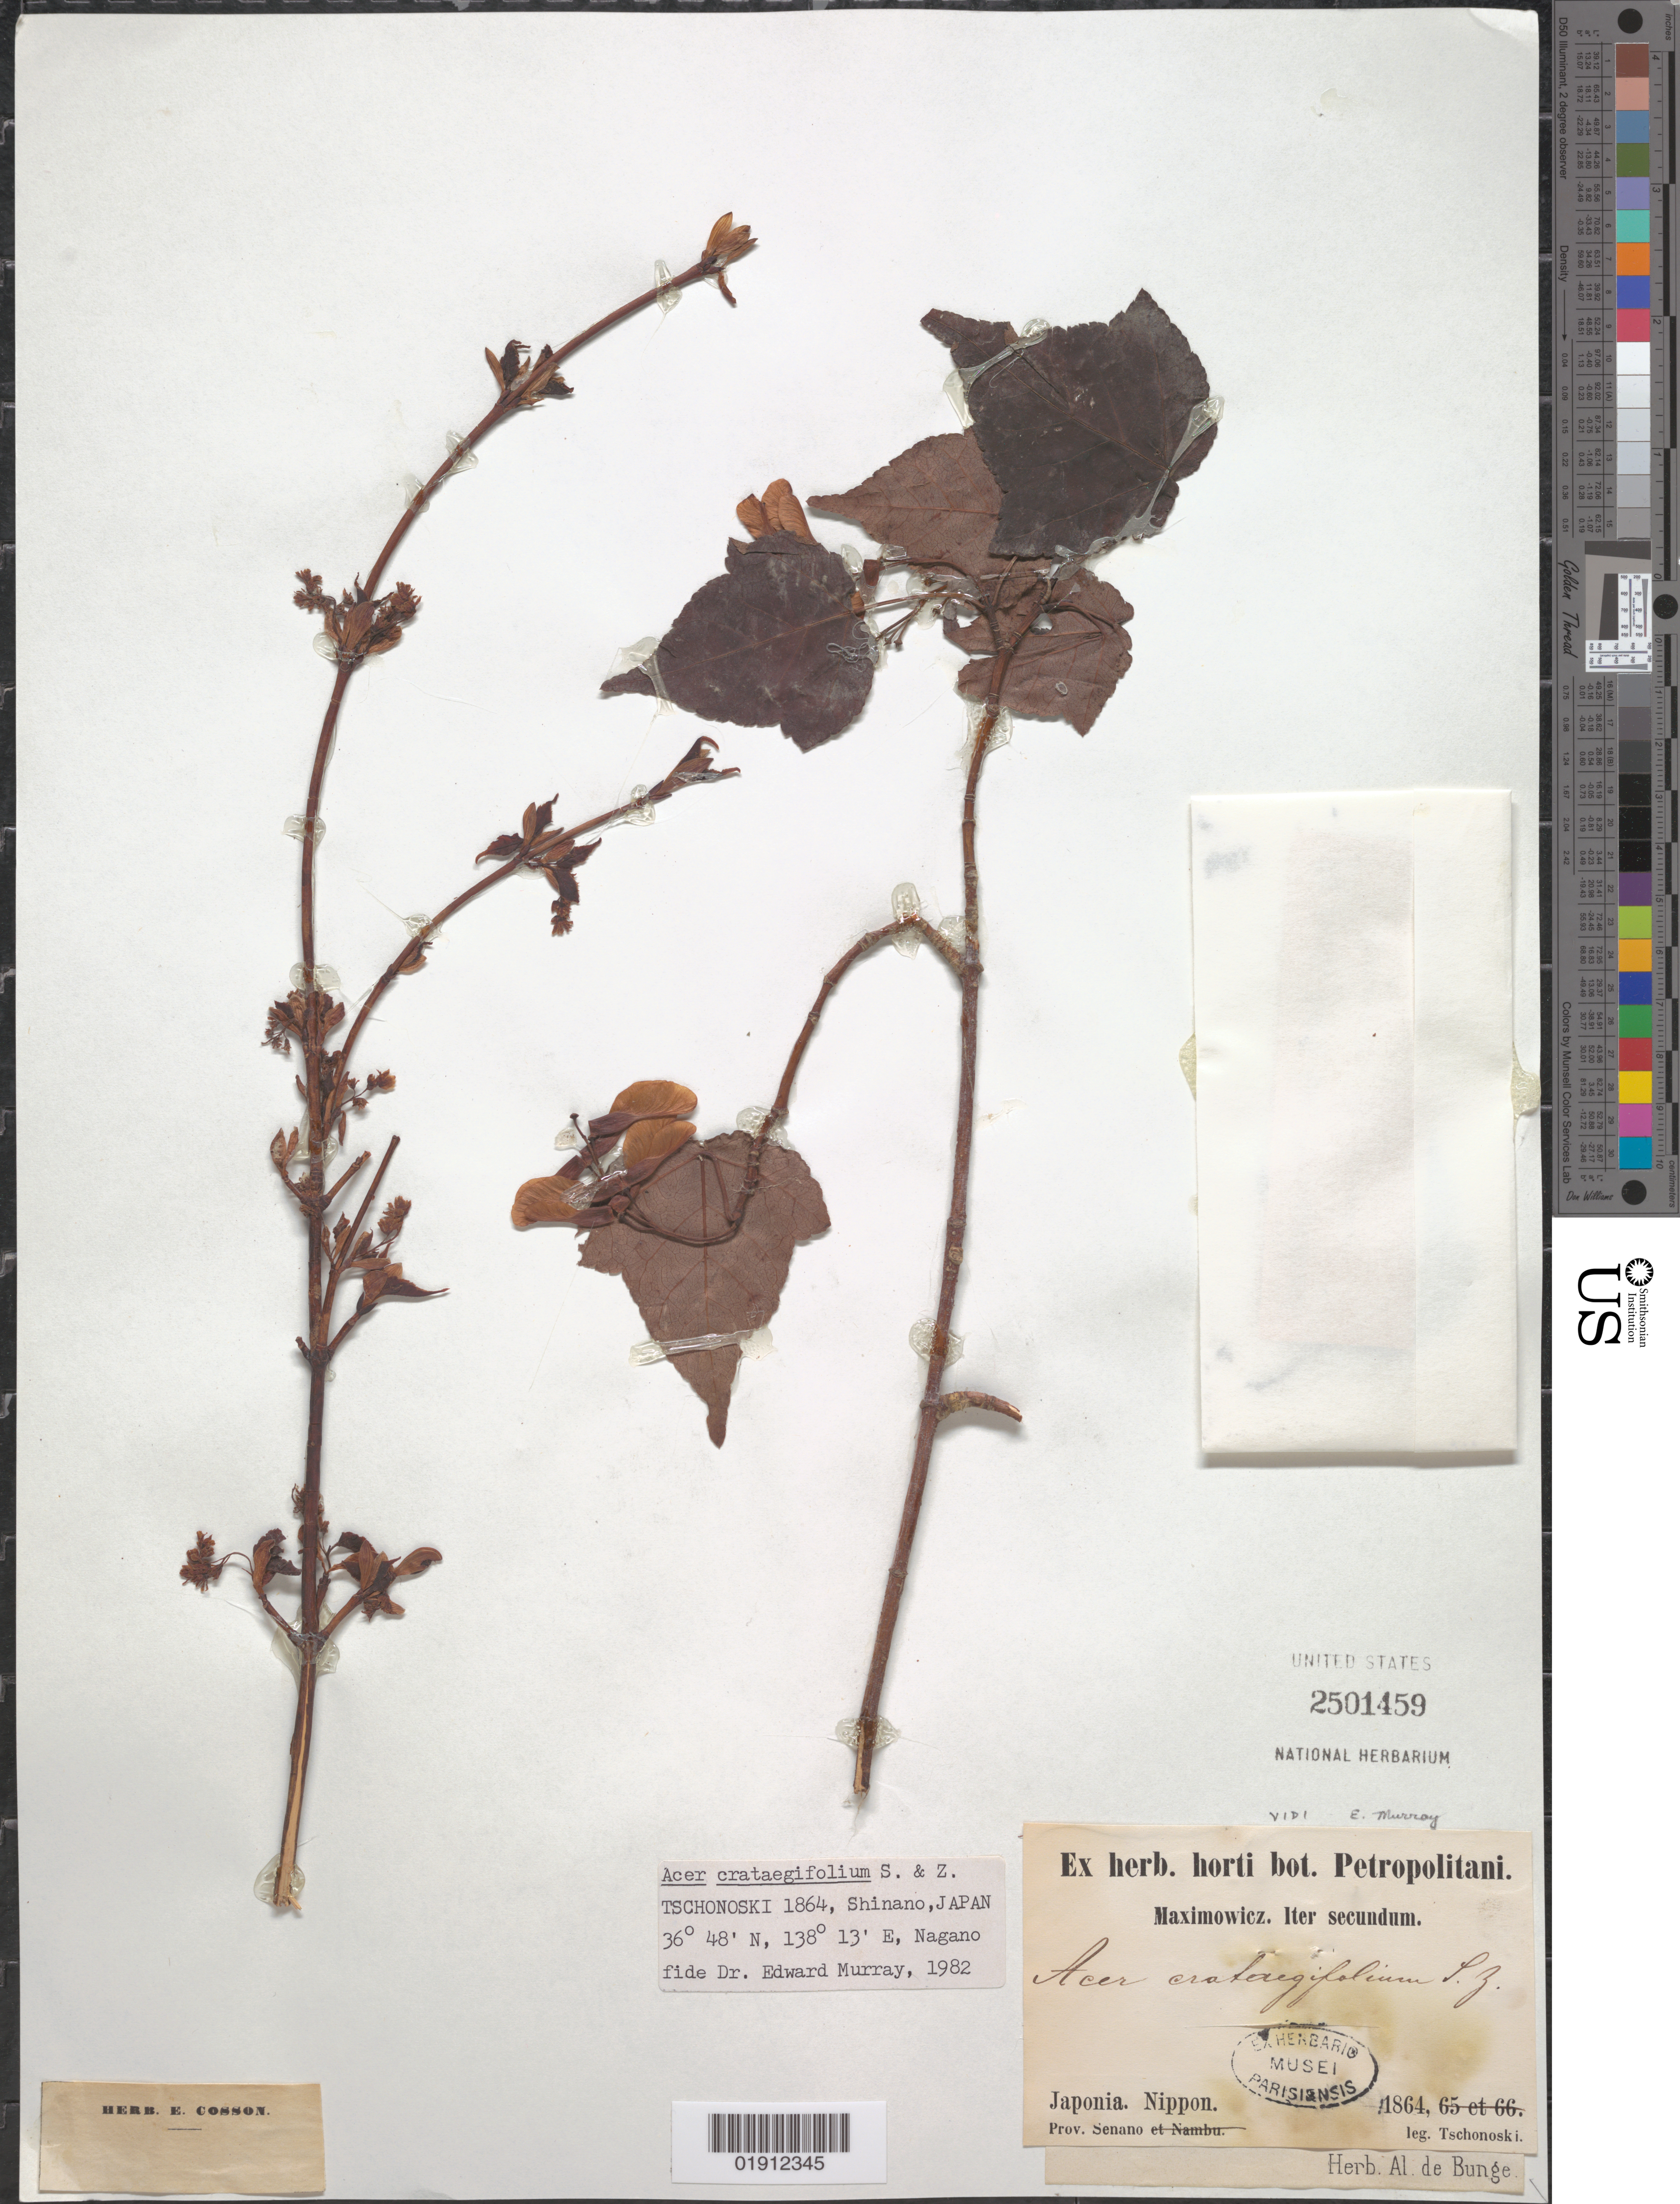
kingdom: Plantae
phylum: Tracheophyta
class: Magnoliopsida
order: Sapindales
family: Sapindaceae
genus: Acer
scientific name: Acer crataegifolium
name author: Siebold & Zucc.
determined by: Murray, Edward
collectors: S. Tschonoski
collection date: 1864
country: Japan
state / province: Nagano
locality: Prov. Senano [Shinano]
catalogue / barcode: US 2501459